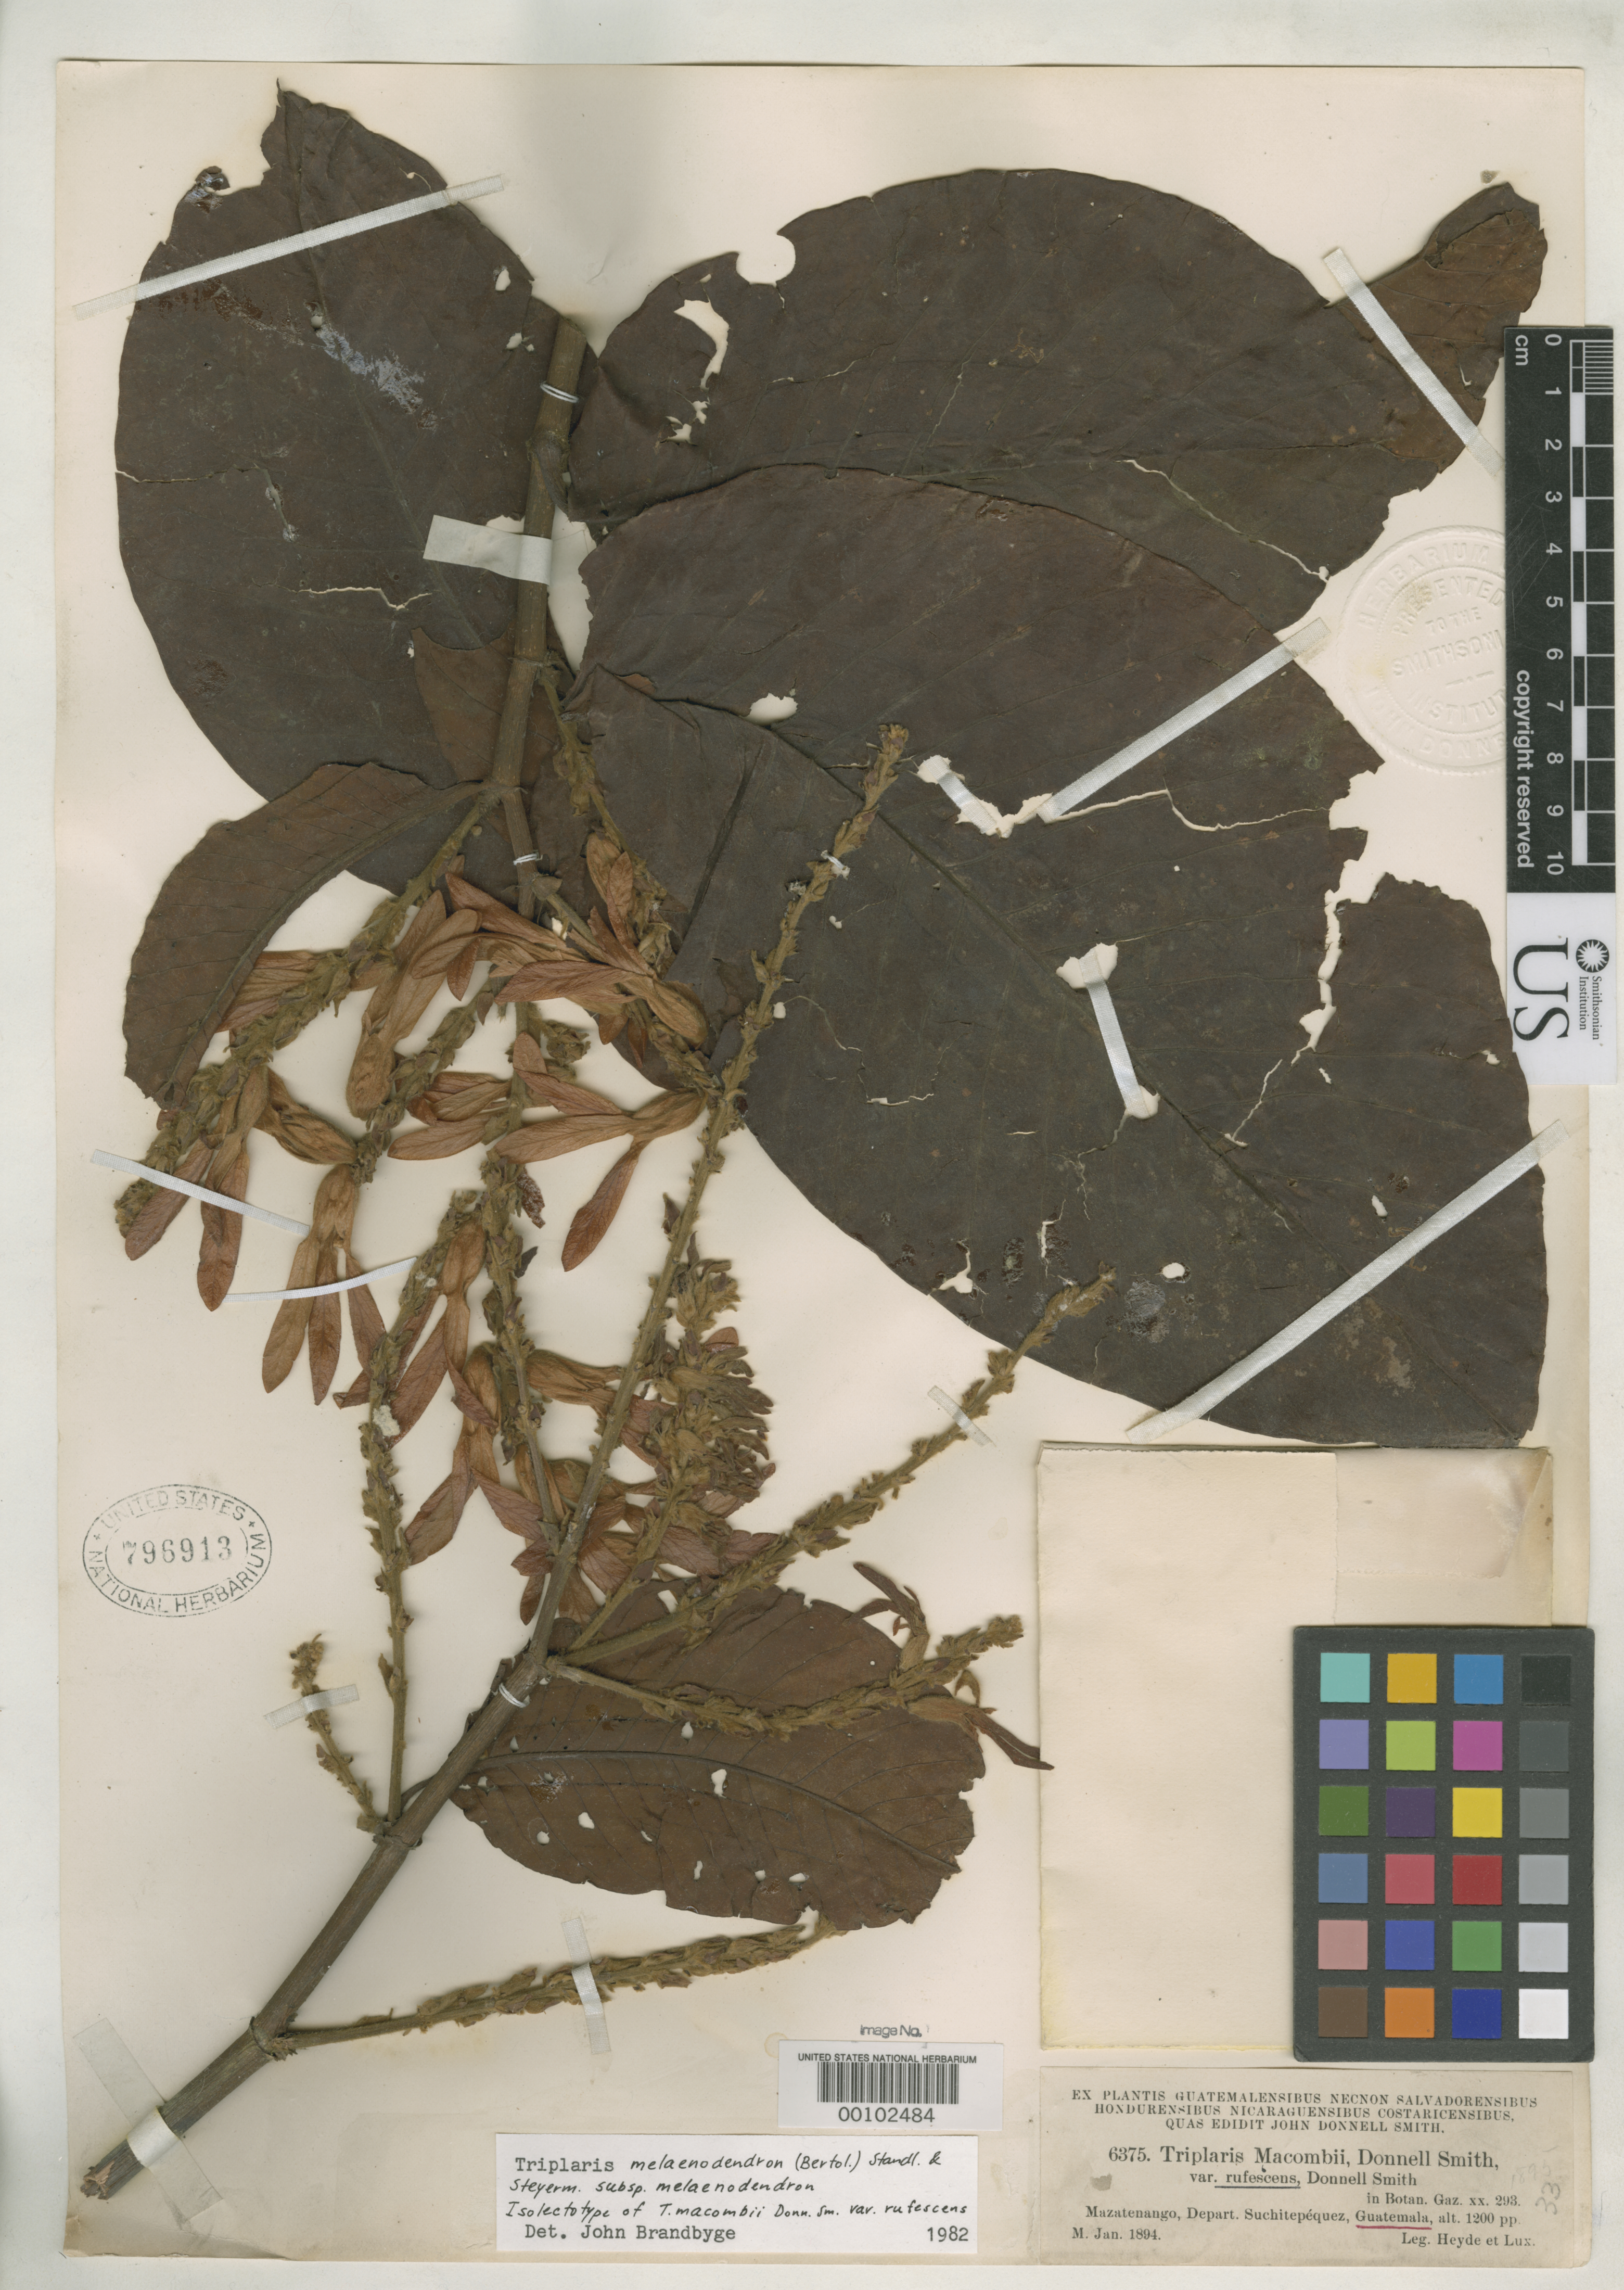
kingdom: Plantae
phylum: Tracheophyta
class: Magnoliopsida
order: Caryophyllales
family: Polygonaceae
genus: Triplaris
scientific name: Triplaris macombii var. rufescens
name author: Donn. Sm.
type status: Isolectotype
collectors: E. T. Heyde & E. Lux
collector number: J.D.S. 6375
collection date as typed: Jan 1894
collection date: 1894-01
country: Guatemala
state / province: Suchitepéquez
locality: Mazatenango.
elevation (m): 366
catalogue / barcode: US 796913